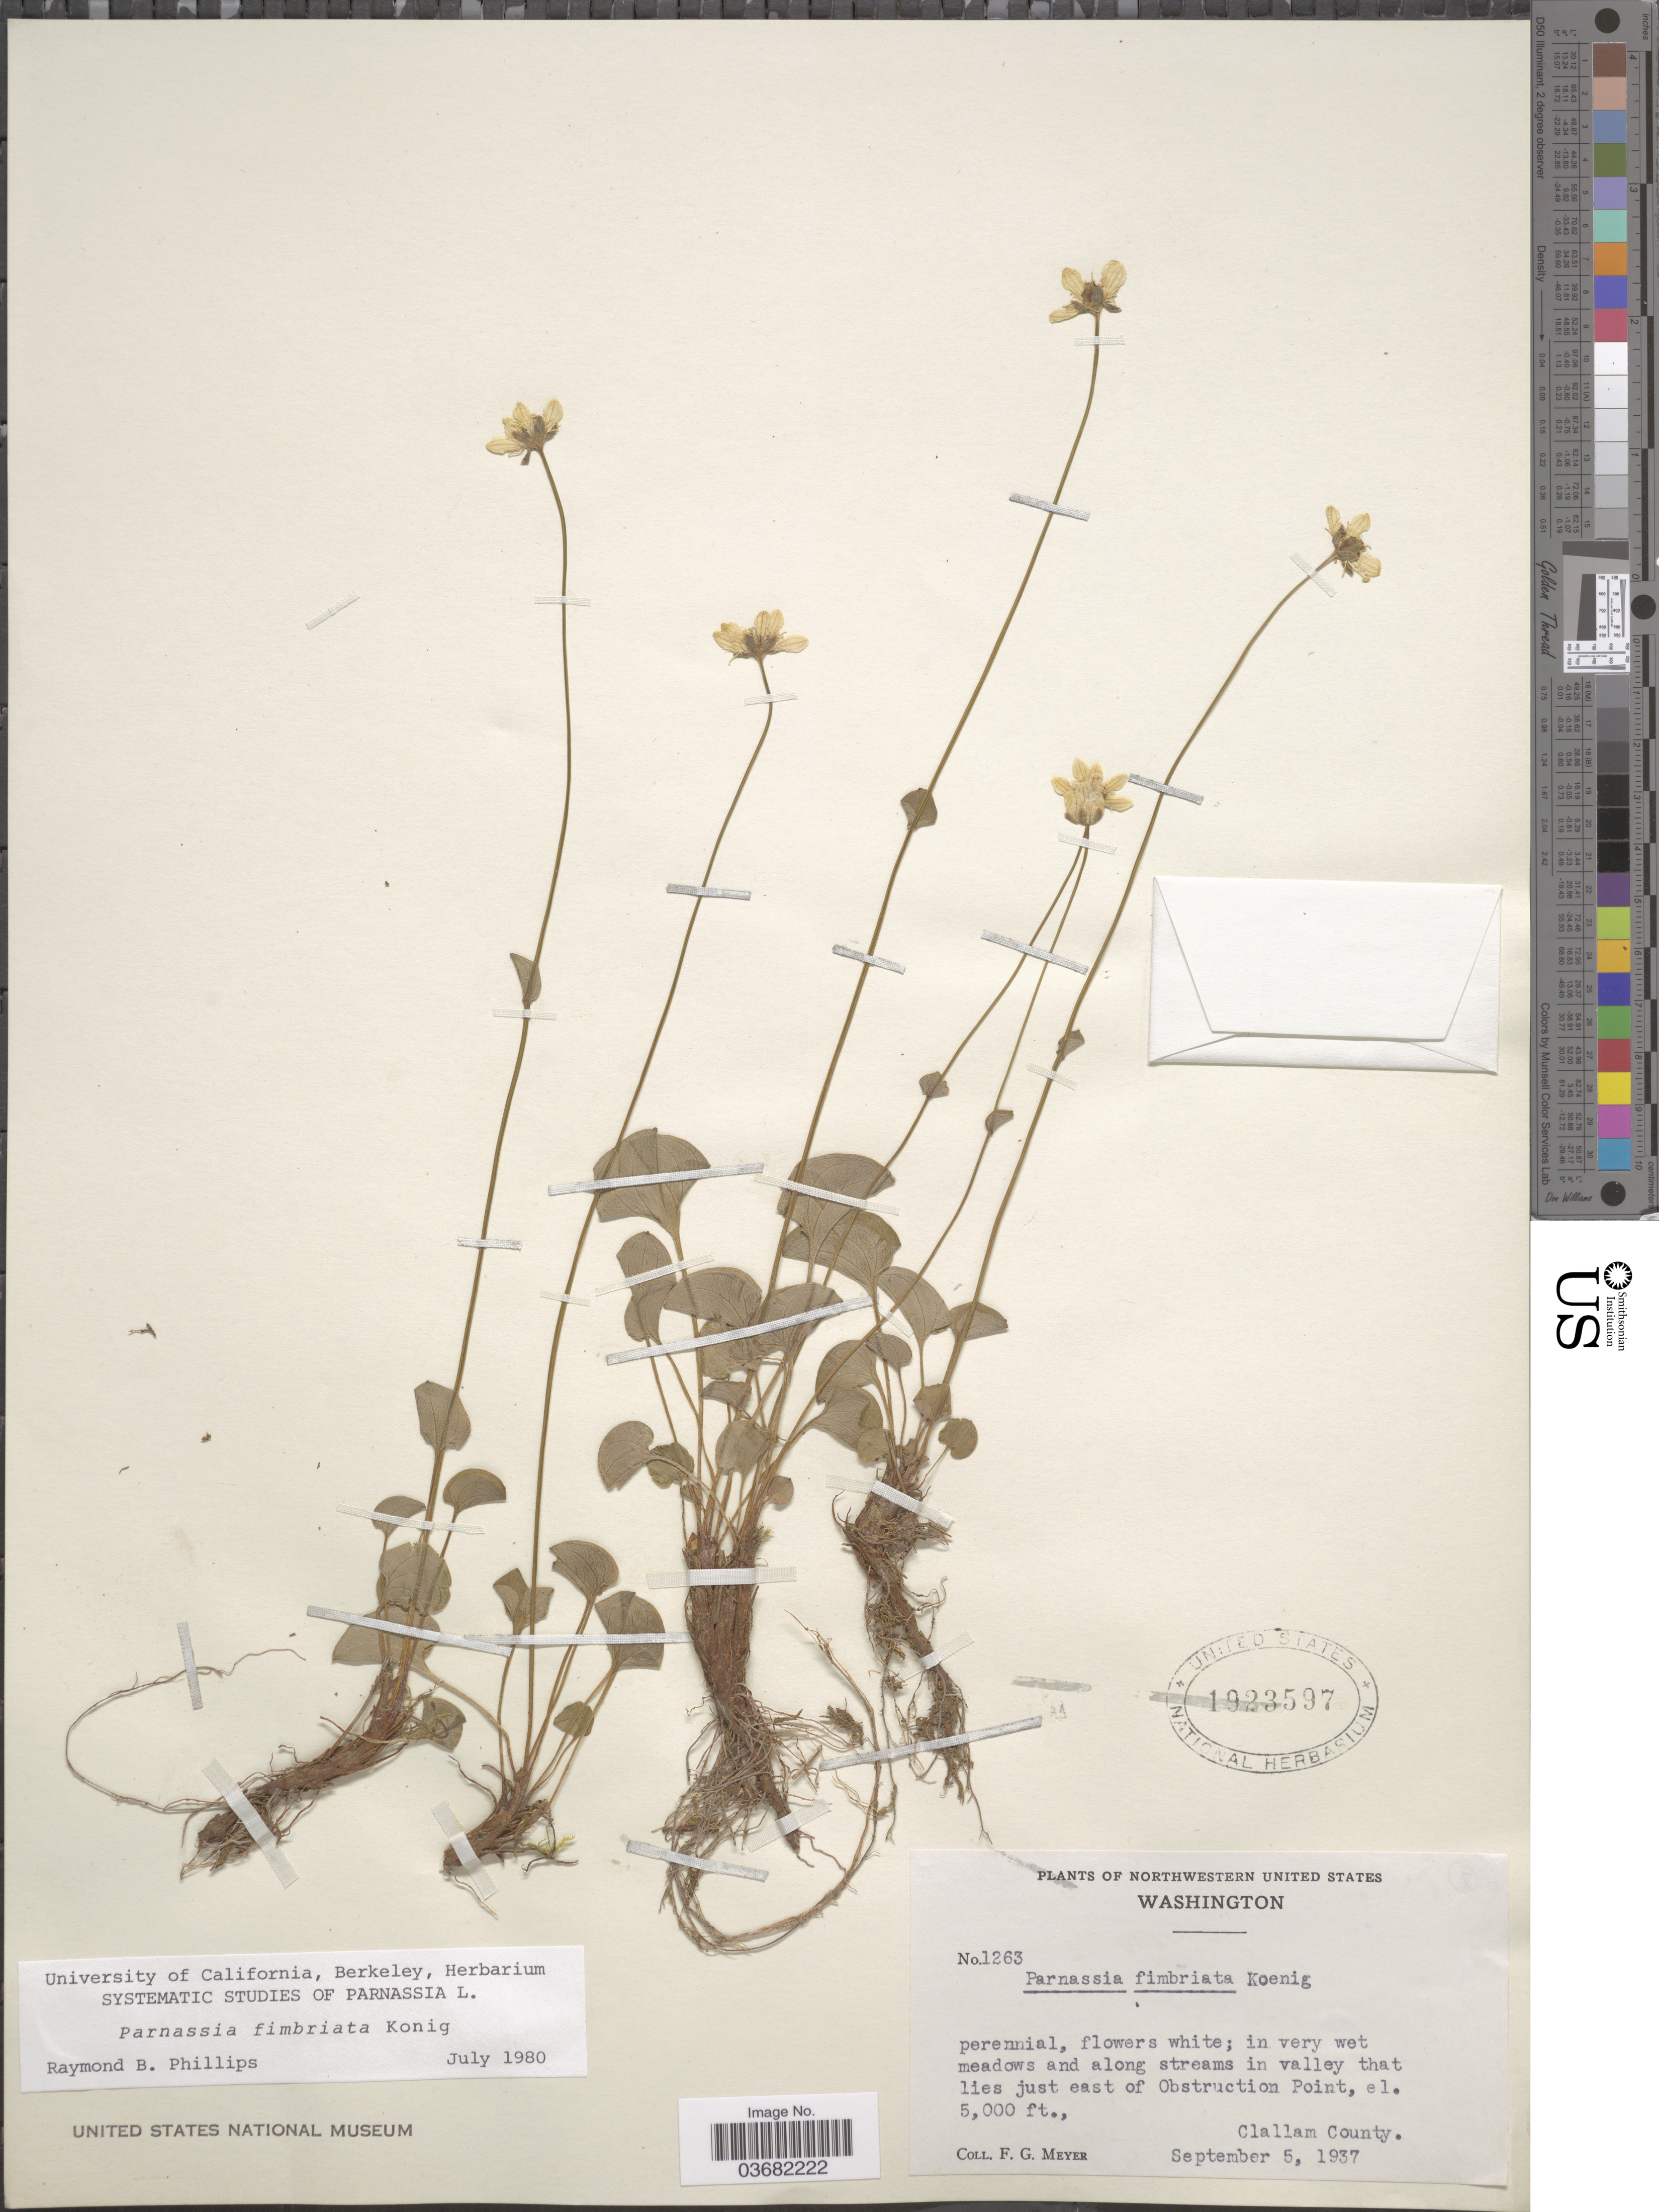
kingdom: Plantae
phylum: Tracheophyta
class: Magnoliopsida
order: Celastrales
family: Parnassiaceae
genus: Parnassia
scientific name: Parnassia fimbriata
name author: K.D. Koenig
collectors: F. G. Meyer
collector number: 1263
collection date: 1937-09-05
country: United States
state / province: Washington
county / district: Clallam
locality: Northwestern United States. In very wet meadows and along streams in valley that lies just east of Obstruction Point, Clallam County.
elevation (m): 1524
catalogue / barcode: US 1923597